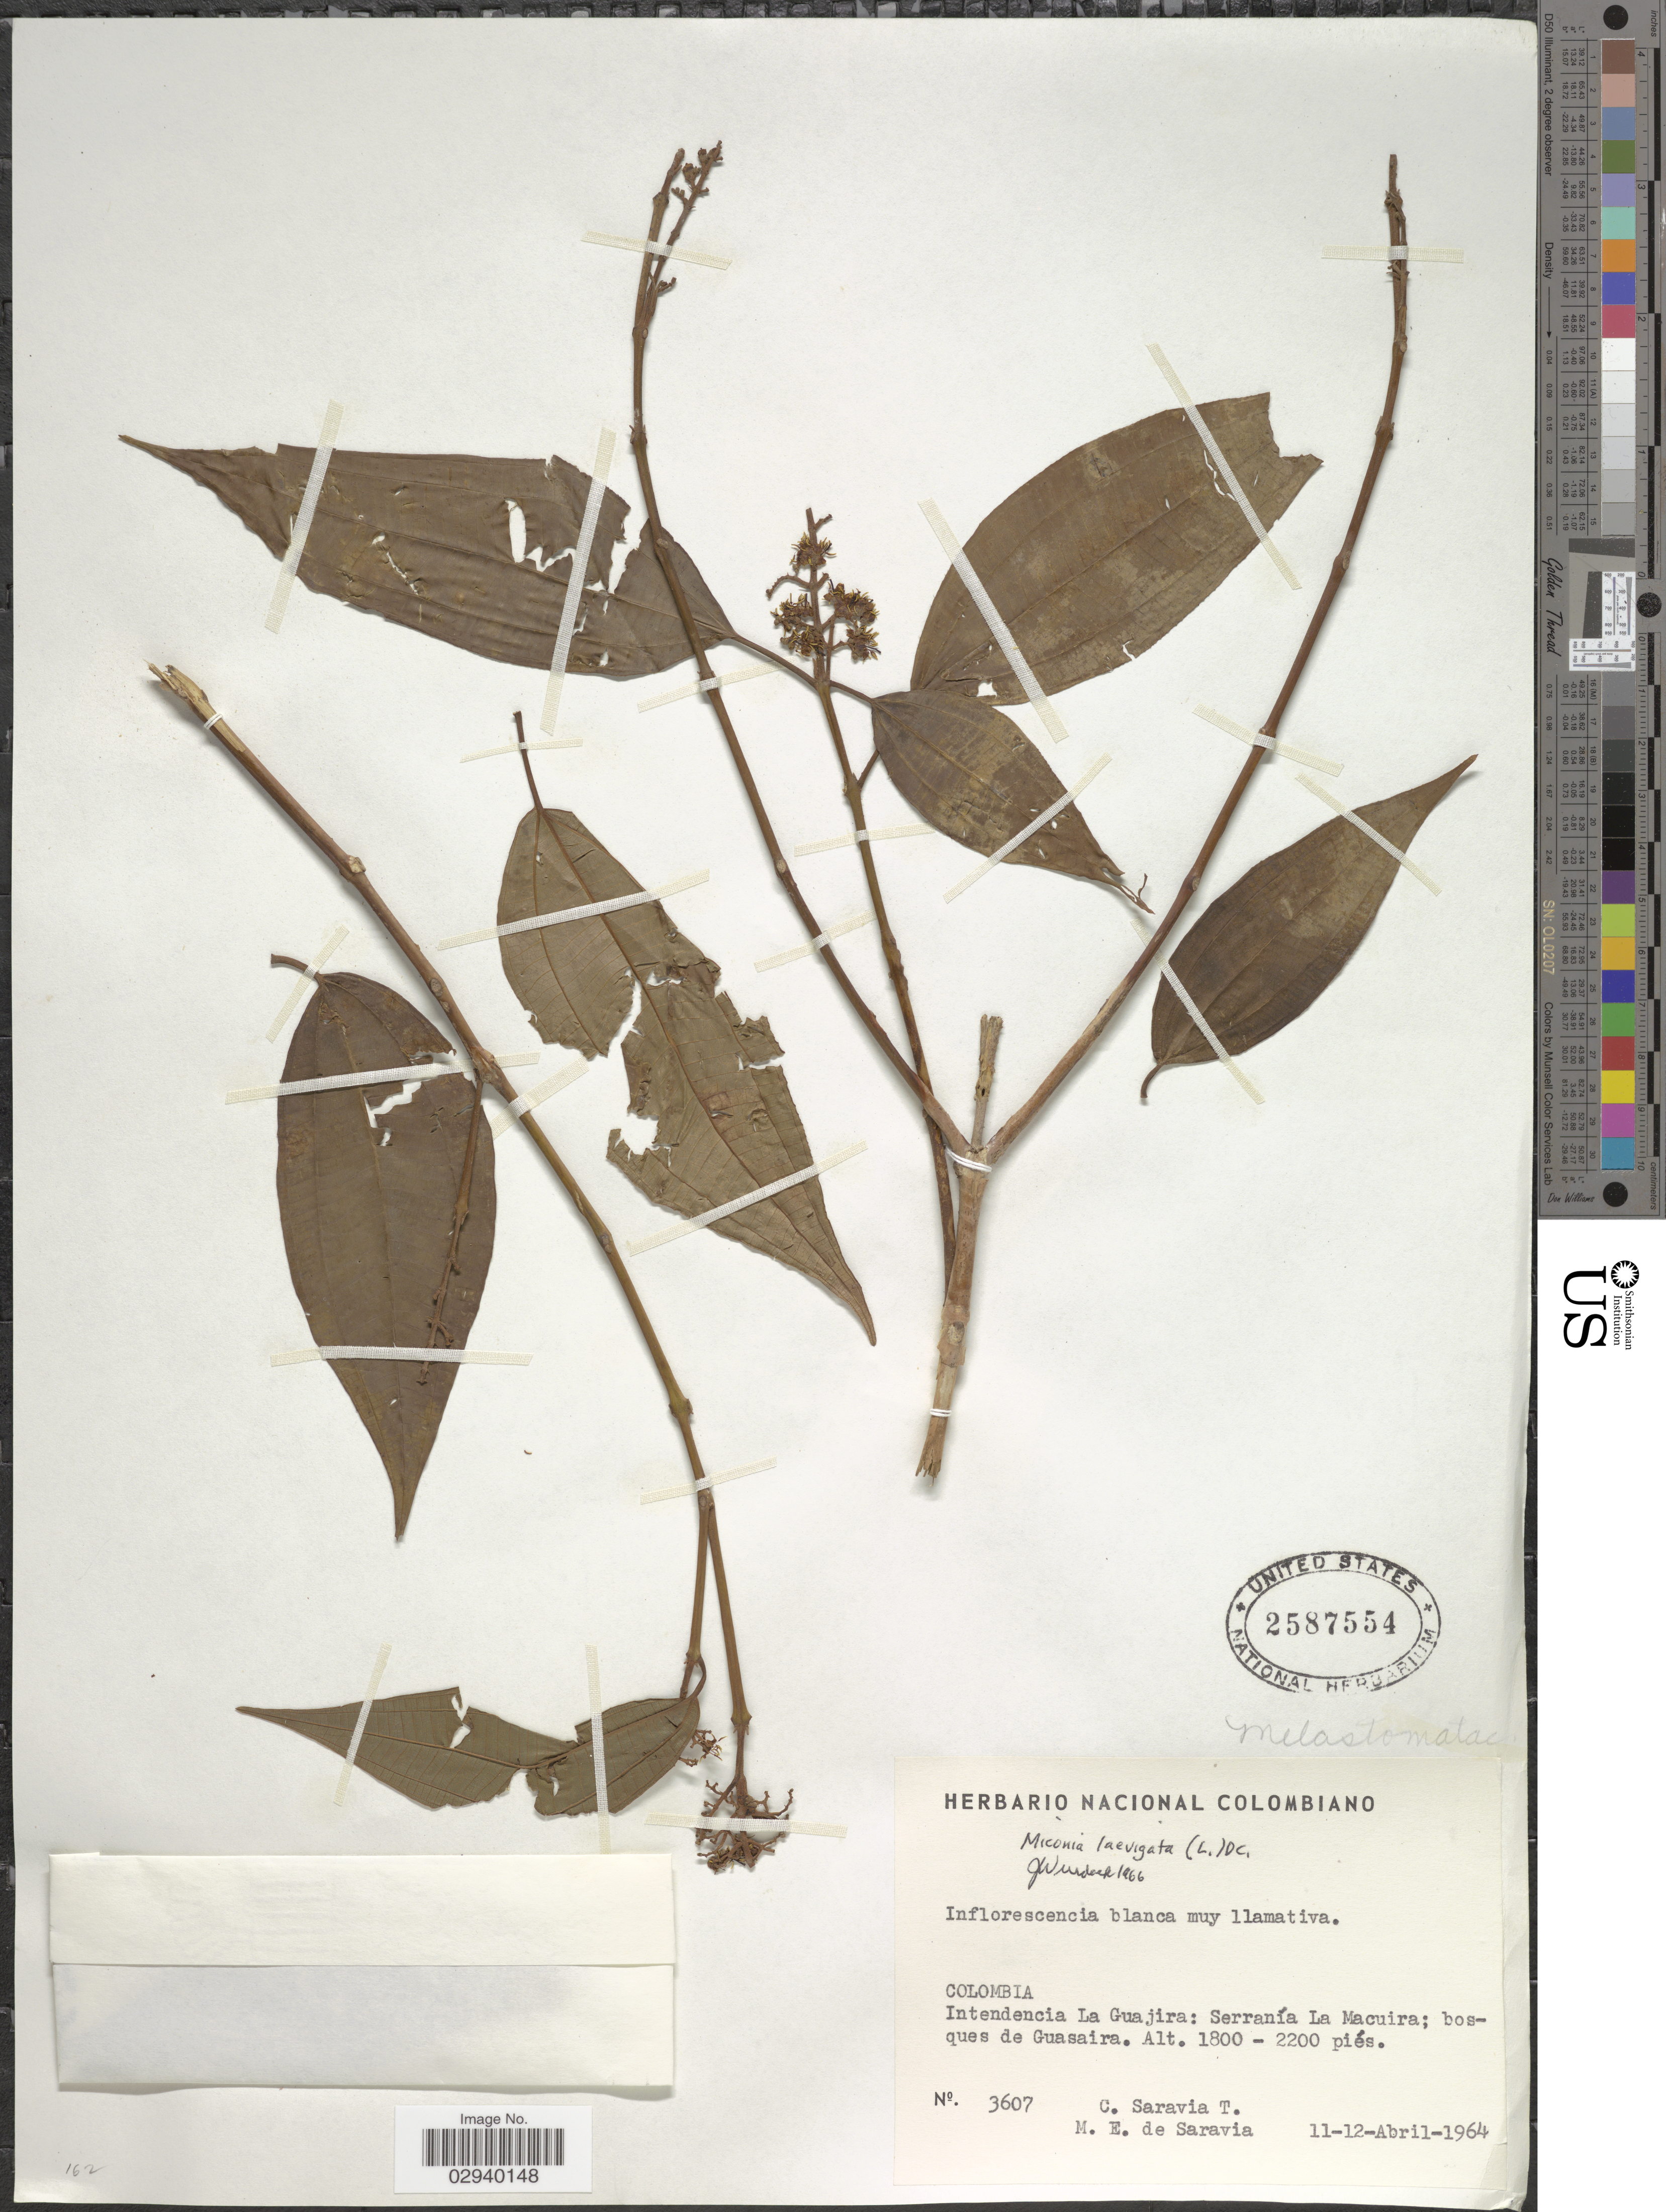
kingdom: Plantae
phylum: Tracheophyta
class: Magnoliopsida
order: Myrtales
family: Melastomataceae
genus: Miconia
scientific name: Miconia laevigata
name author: (L.) D. Don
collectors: C. Saravia T. & M. E. Saravia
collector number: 3607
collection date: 1964-04-11/1964-04-12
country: Colombia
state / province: La Guajira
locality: Intendencia La Guajira: Serranía La Macuira; bosques de Guasaira.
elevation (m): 549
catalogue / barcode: US 2587554